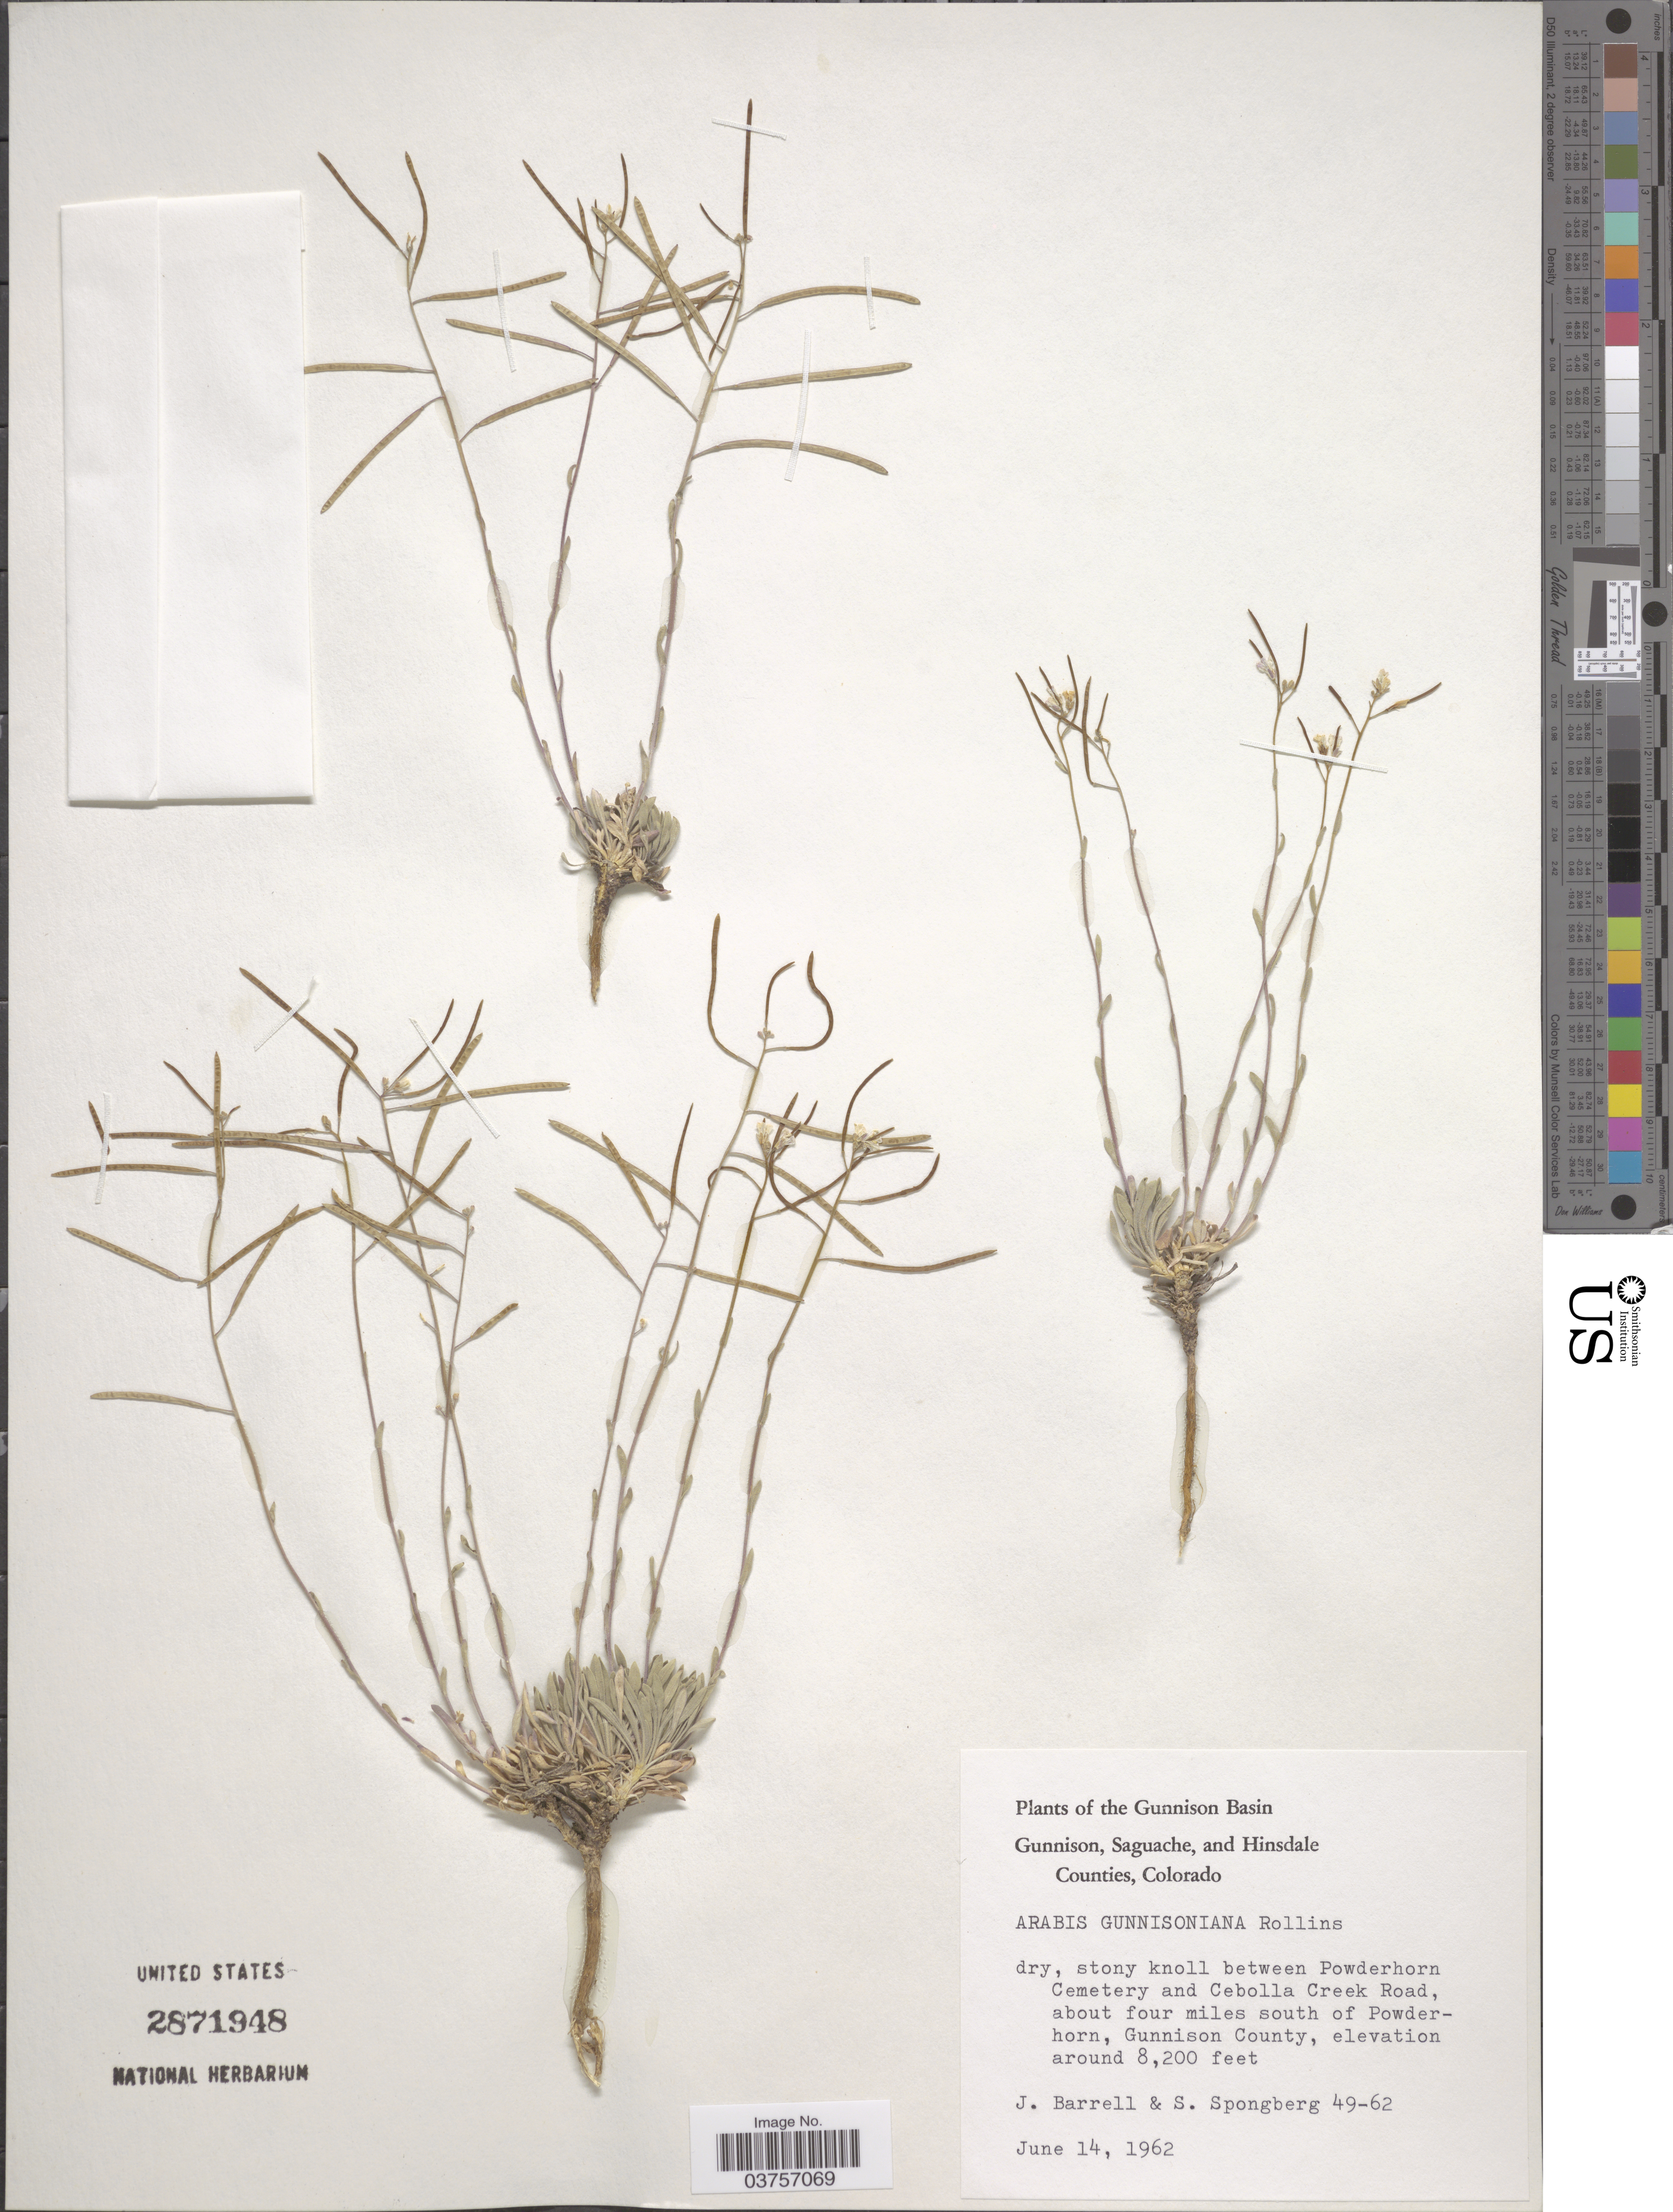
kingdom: Plantae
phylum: Tracheophyta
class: Magnoliopsida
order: Brassicales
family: Brassicaceae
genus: Arabis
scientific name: Arabis gunnisoniana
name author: Rollins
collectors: J. Barrell & S. A.Spongberg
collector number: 49-62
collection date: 1962-06-14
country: United States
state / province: Colorado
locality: The Gunnison Basin. Cemetery and Cebolla Creek Road, about four miles south of Powderhorn, Gunnison County.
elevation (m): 2499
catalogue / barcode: US 2871948